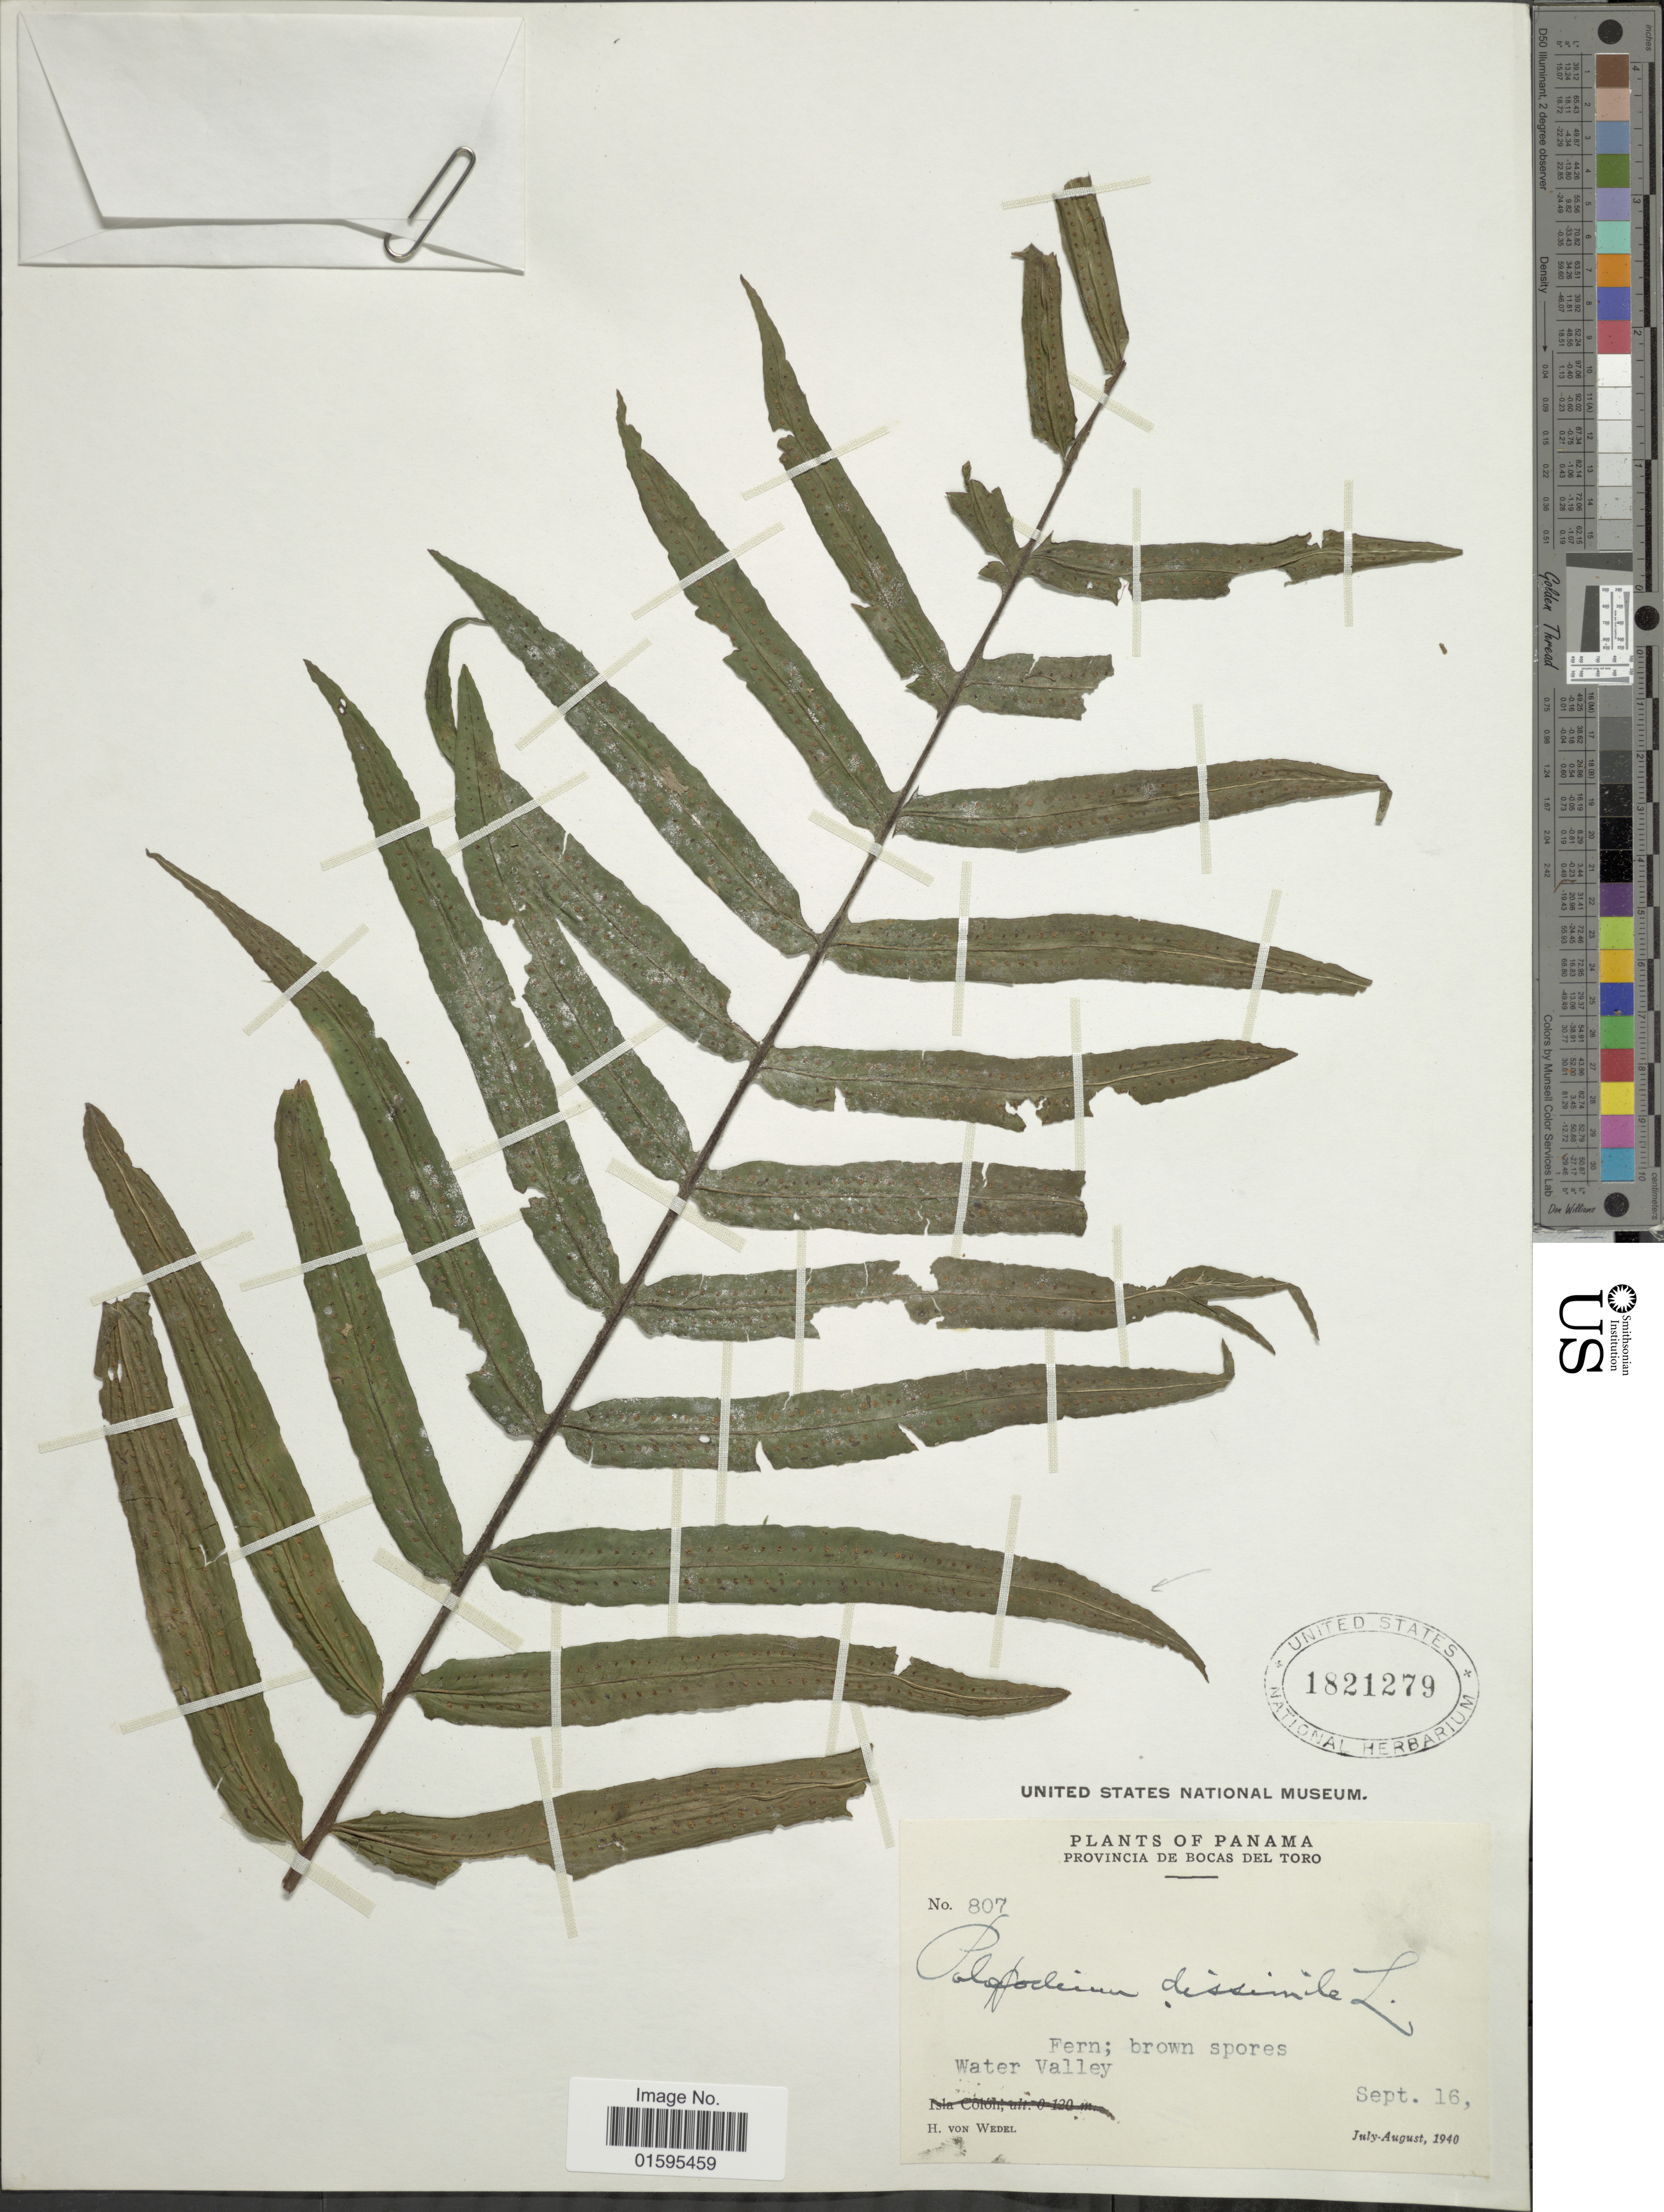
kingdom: Plantae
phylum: Tracheophyta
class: Polypodiopsida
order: Polypodiales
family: Polypodiaceae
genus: Polypodium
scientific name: Polypodium pinnatissimum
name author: R.C. Moran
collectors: H. von Wedel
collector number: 807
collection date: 1940-09-16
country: Panama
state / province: Bocas del Toro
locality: Water Valley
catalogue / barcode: US 1821279